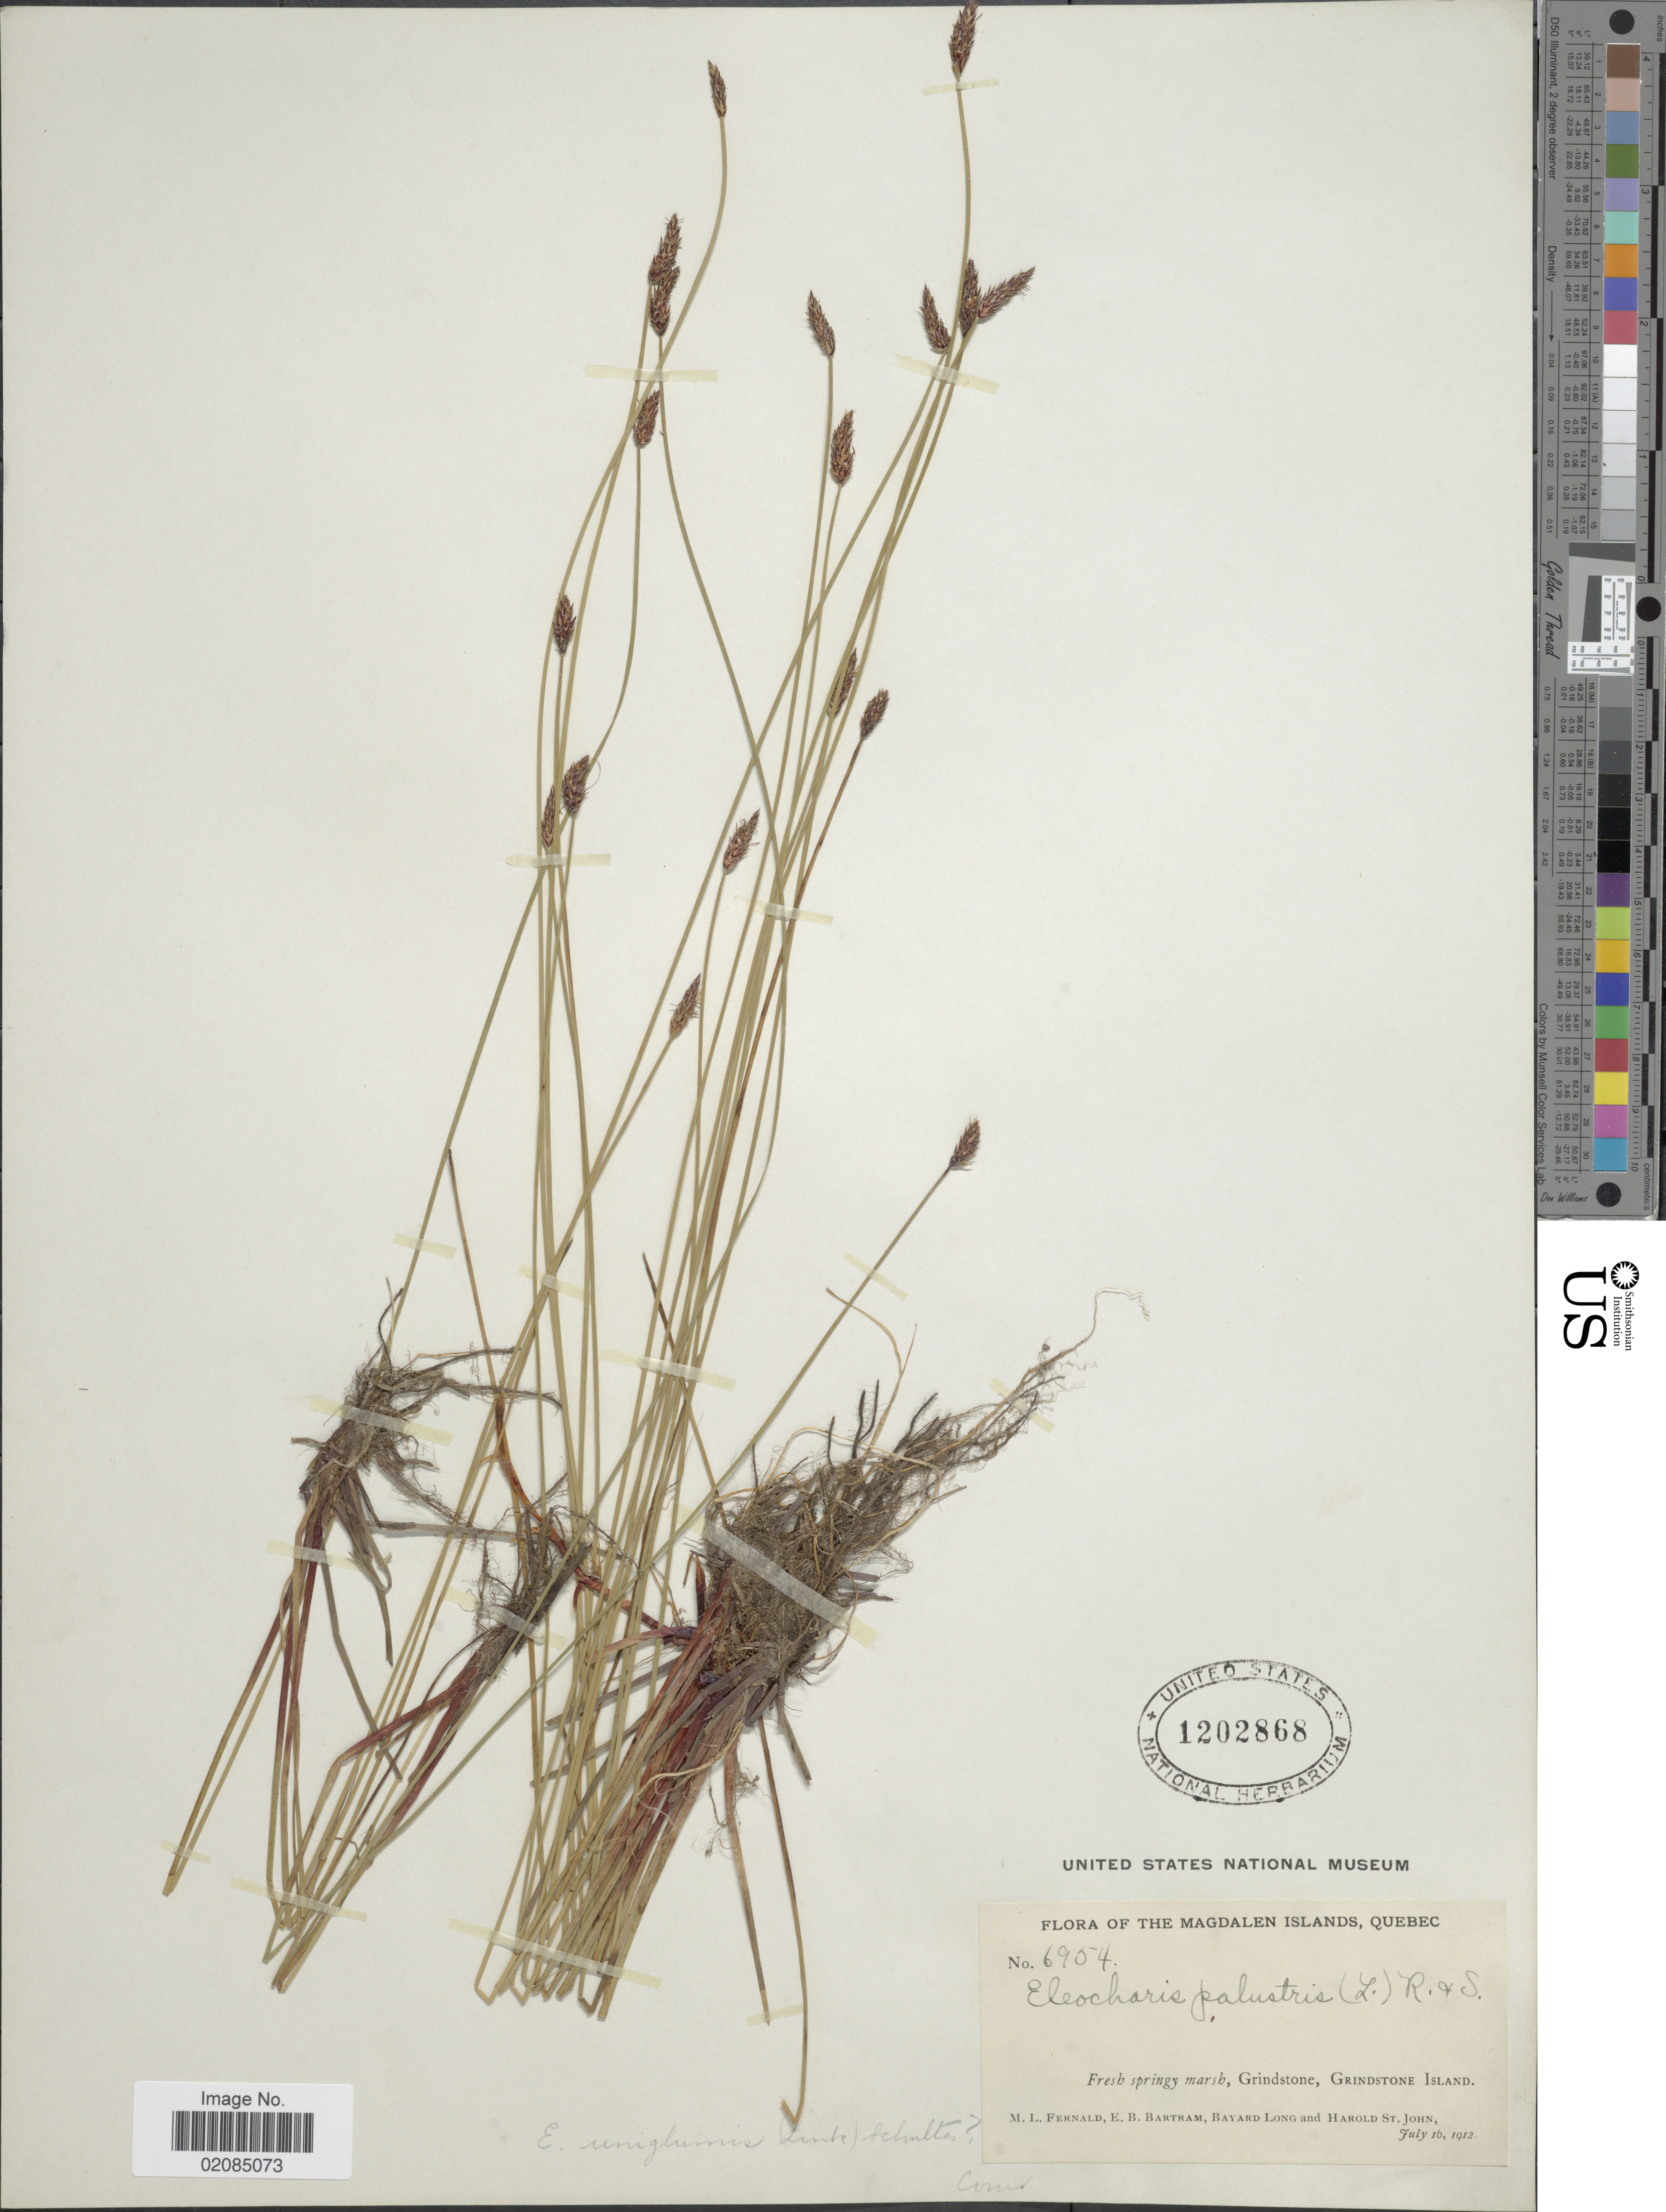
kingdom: Plantae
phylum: Tracheophyta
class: Liliopsida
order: Poales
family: Cyperaceae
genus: Eleocharis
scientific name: Eleocharis uniglumis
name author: (Link) Schult.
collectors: M. L. Fernald, E. B. Bartram, B. Long & H. St. John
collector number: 6954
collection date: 1912-07-16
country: Canada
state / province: Quebec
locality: The Magdalen Islands, Fresh springy marsh, Grindstone, Grindstone Island.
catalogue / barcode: US 1202868